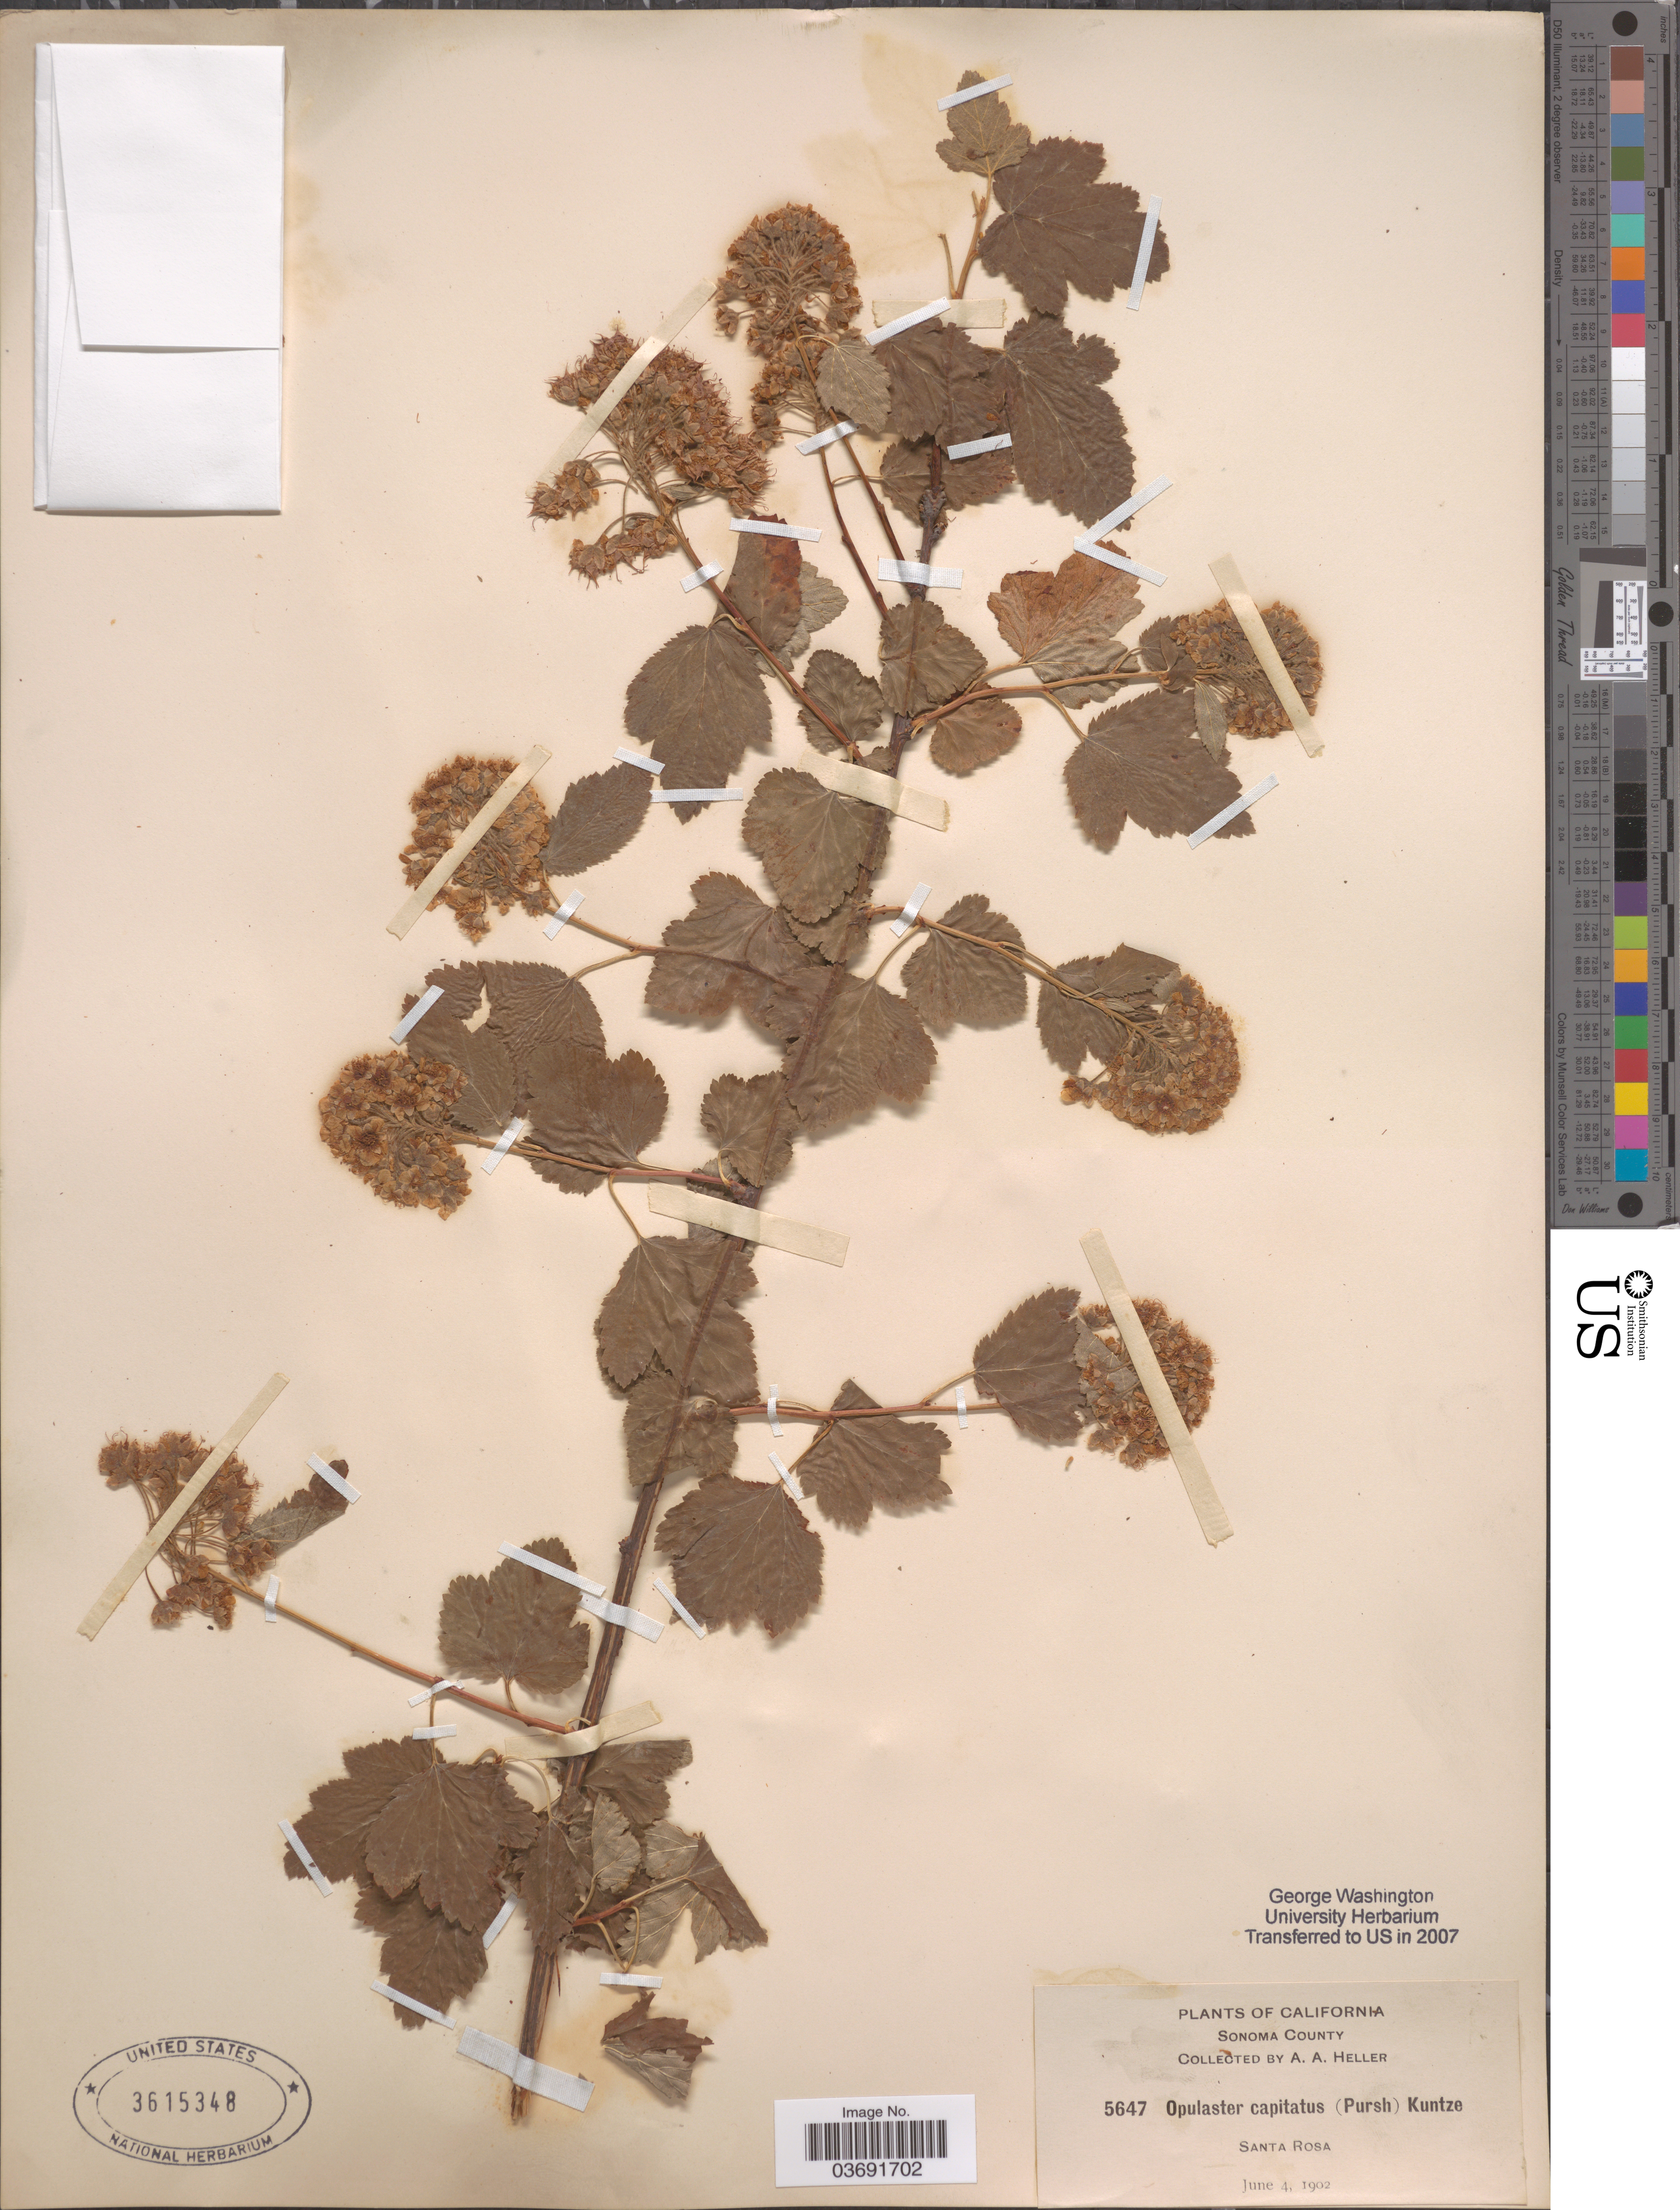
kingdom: Plantae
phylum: Tracheophyta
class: Magnoliopsida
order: Rosales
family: Rosaceae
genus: Physocarpus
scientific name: Physocarpus capitatus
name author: (Pursh) Kuntze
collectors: A. A. Heller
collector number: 5647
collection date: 1902-06-04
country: United States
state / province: California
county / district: Sonoma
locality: Sonoma County. Santa Rosa.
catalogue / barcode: US 3615348